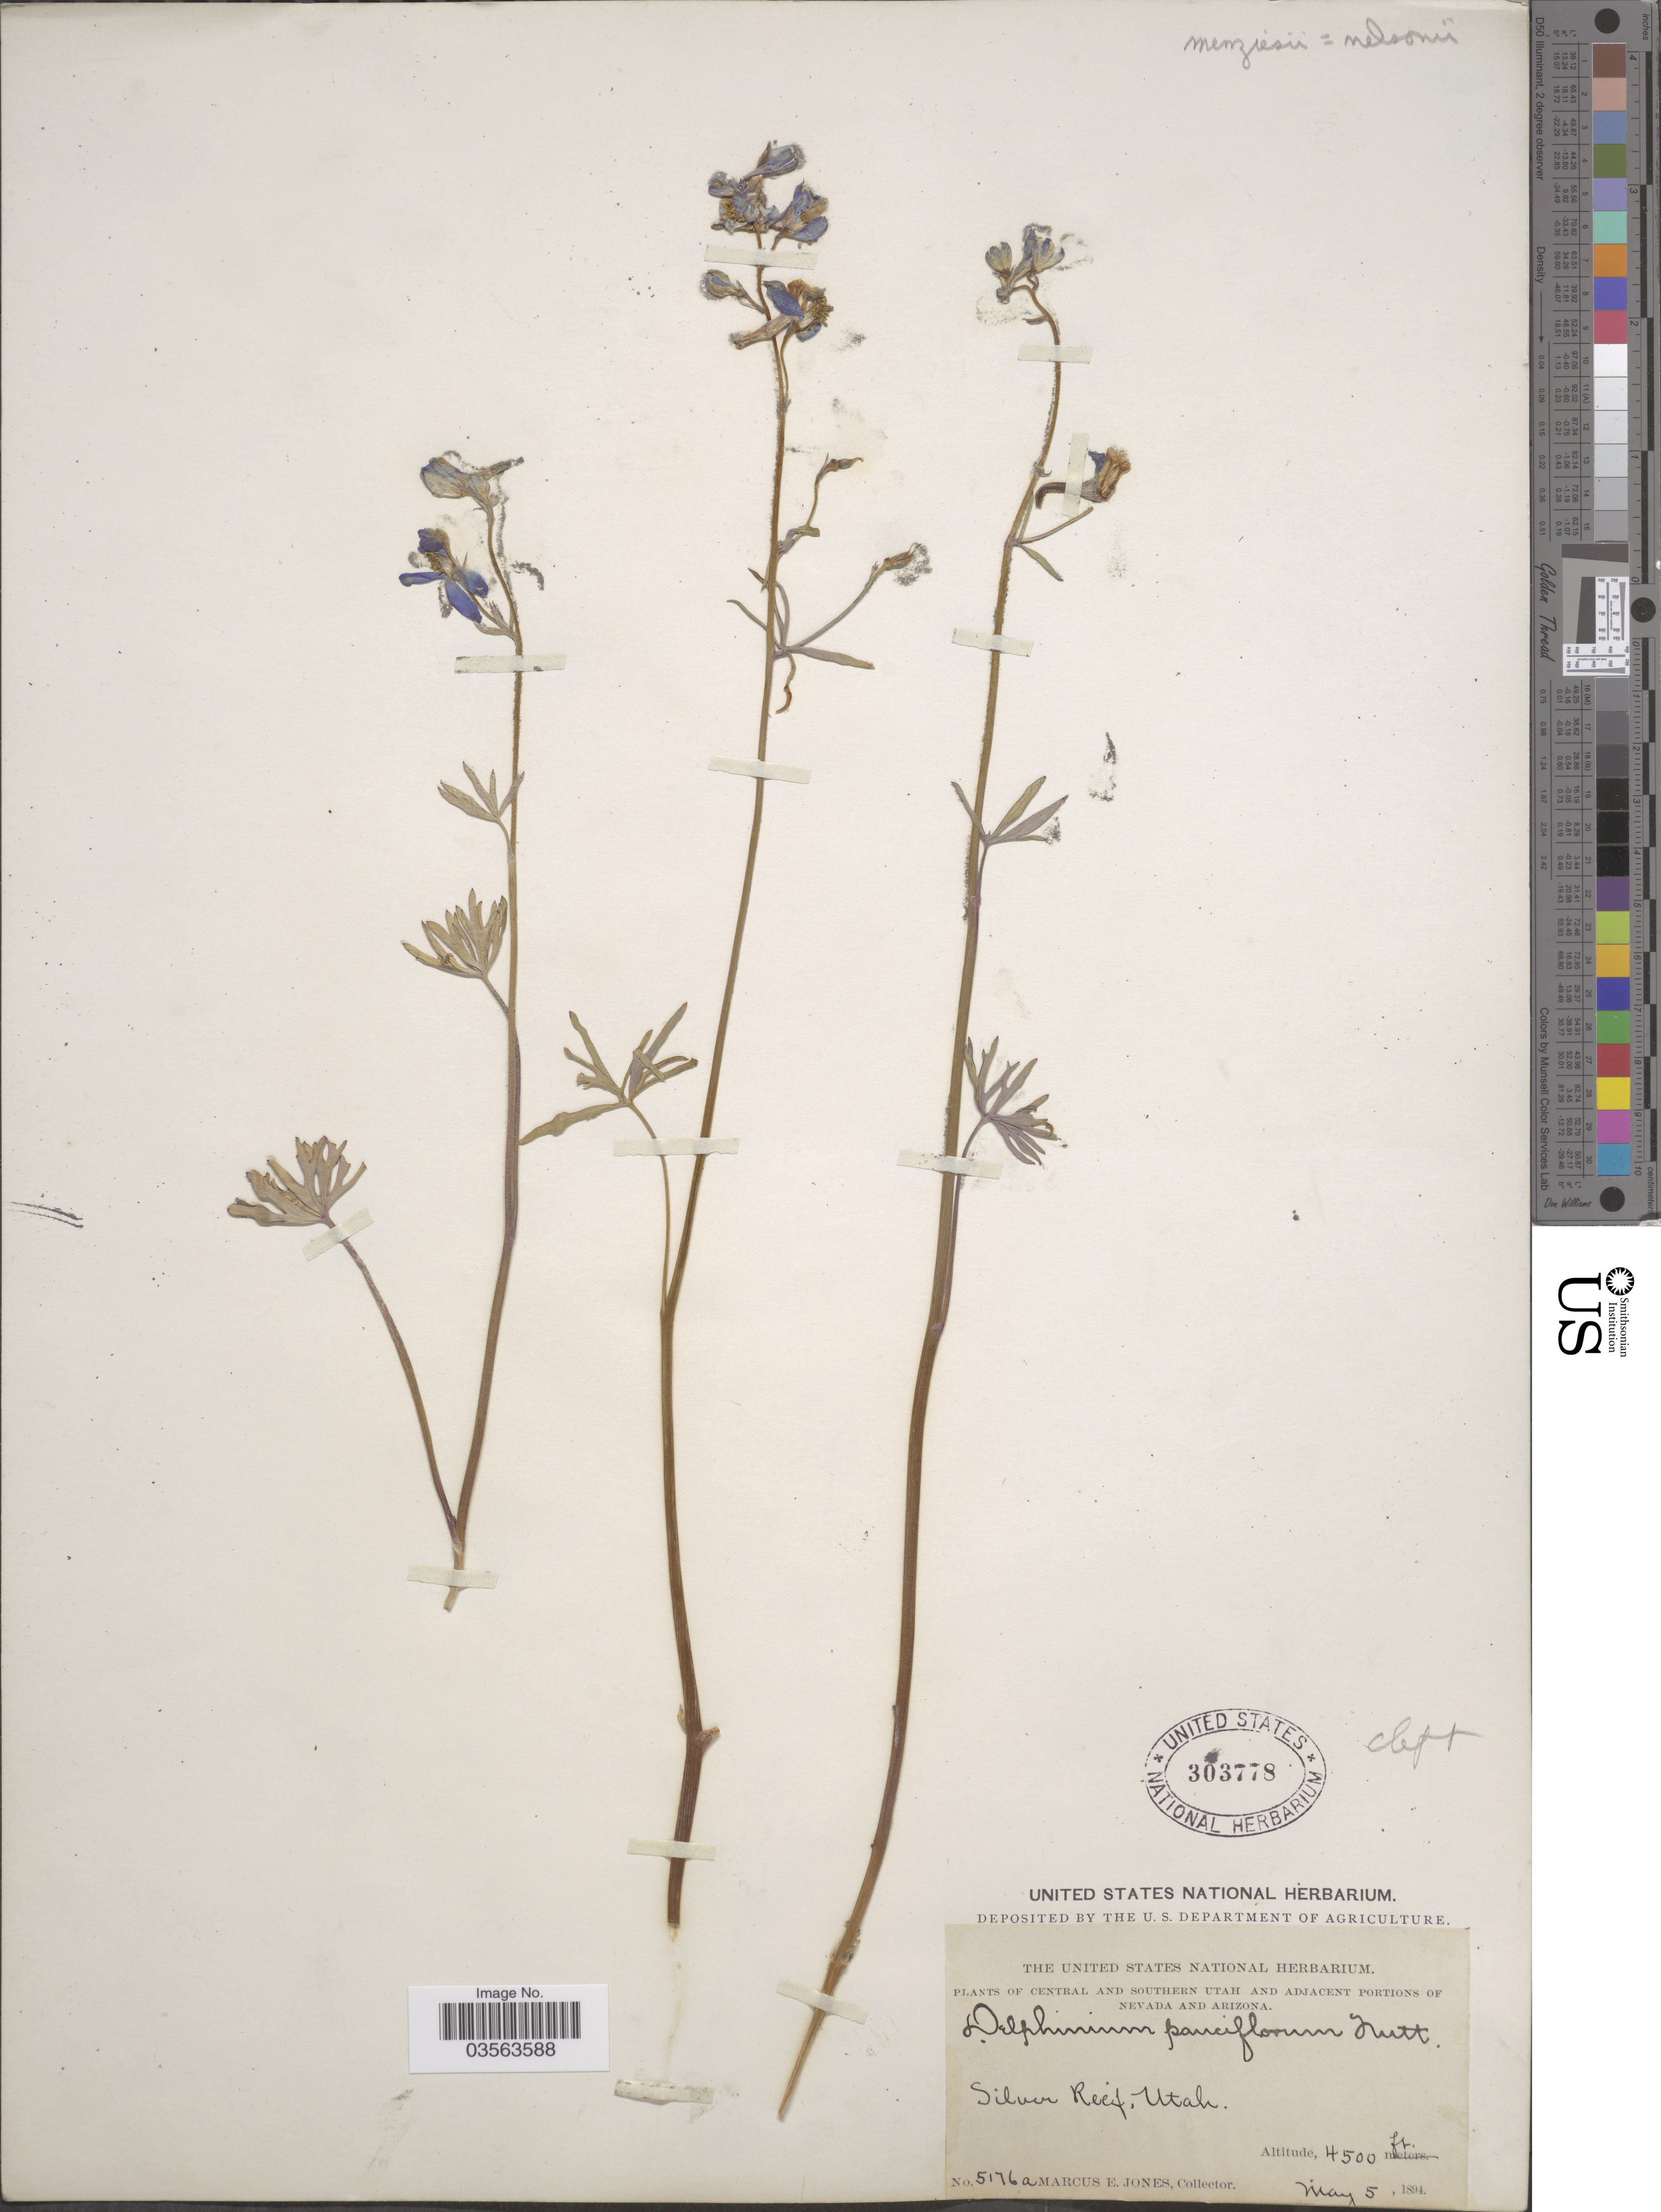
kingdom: Plantae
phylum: Tracheophyta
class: Magnoliopsida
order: Ranunculales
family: Ranunculaceae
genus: Delphinium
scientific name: Delphinium nelsonii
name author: Greene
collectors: M. E. Jones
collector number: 5176a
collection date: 1894-05-05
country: United States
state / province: Utah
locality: Central and Southern Utah. Silver Reef.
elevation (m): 1372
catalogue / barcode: US 303778